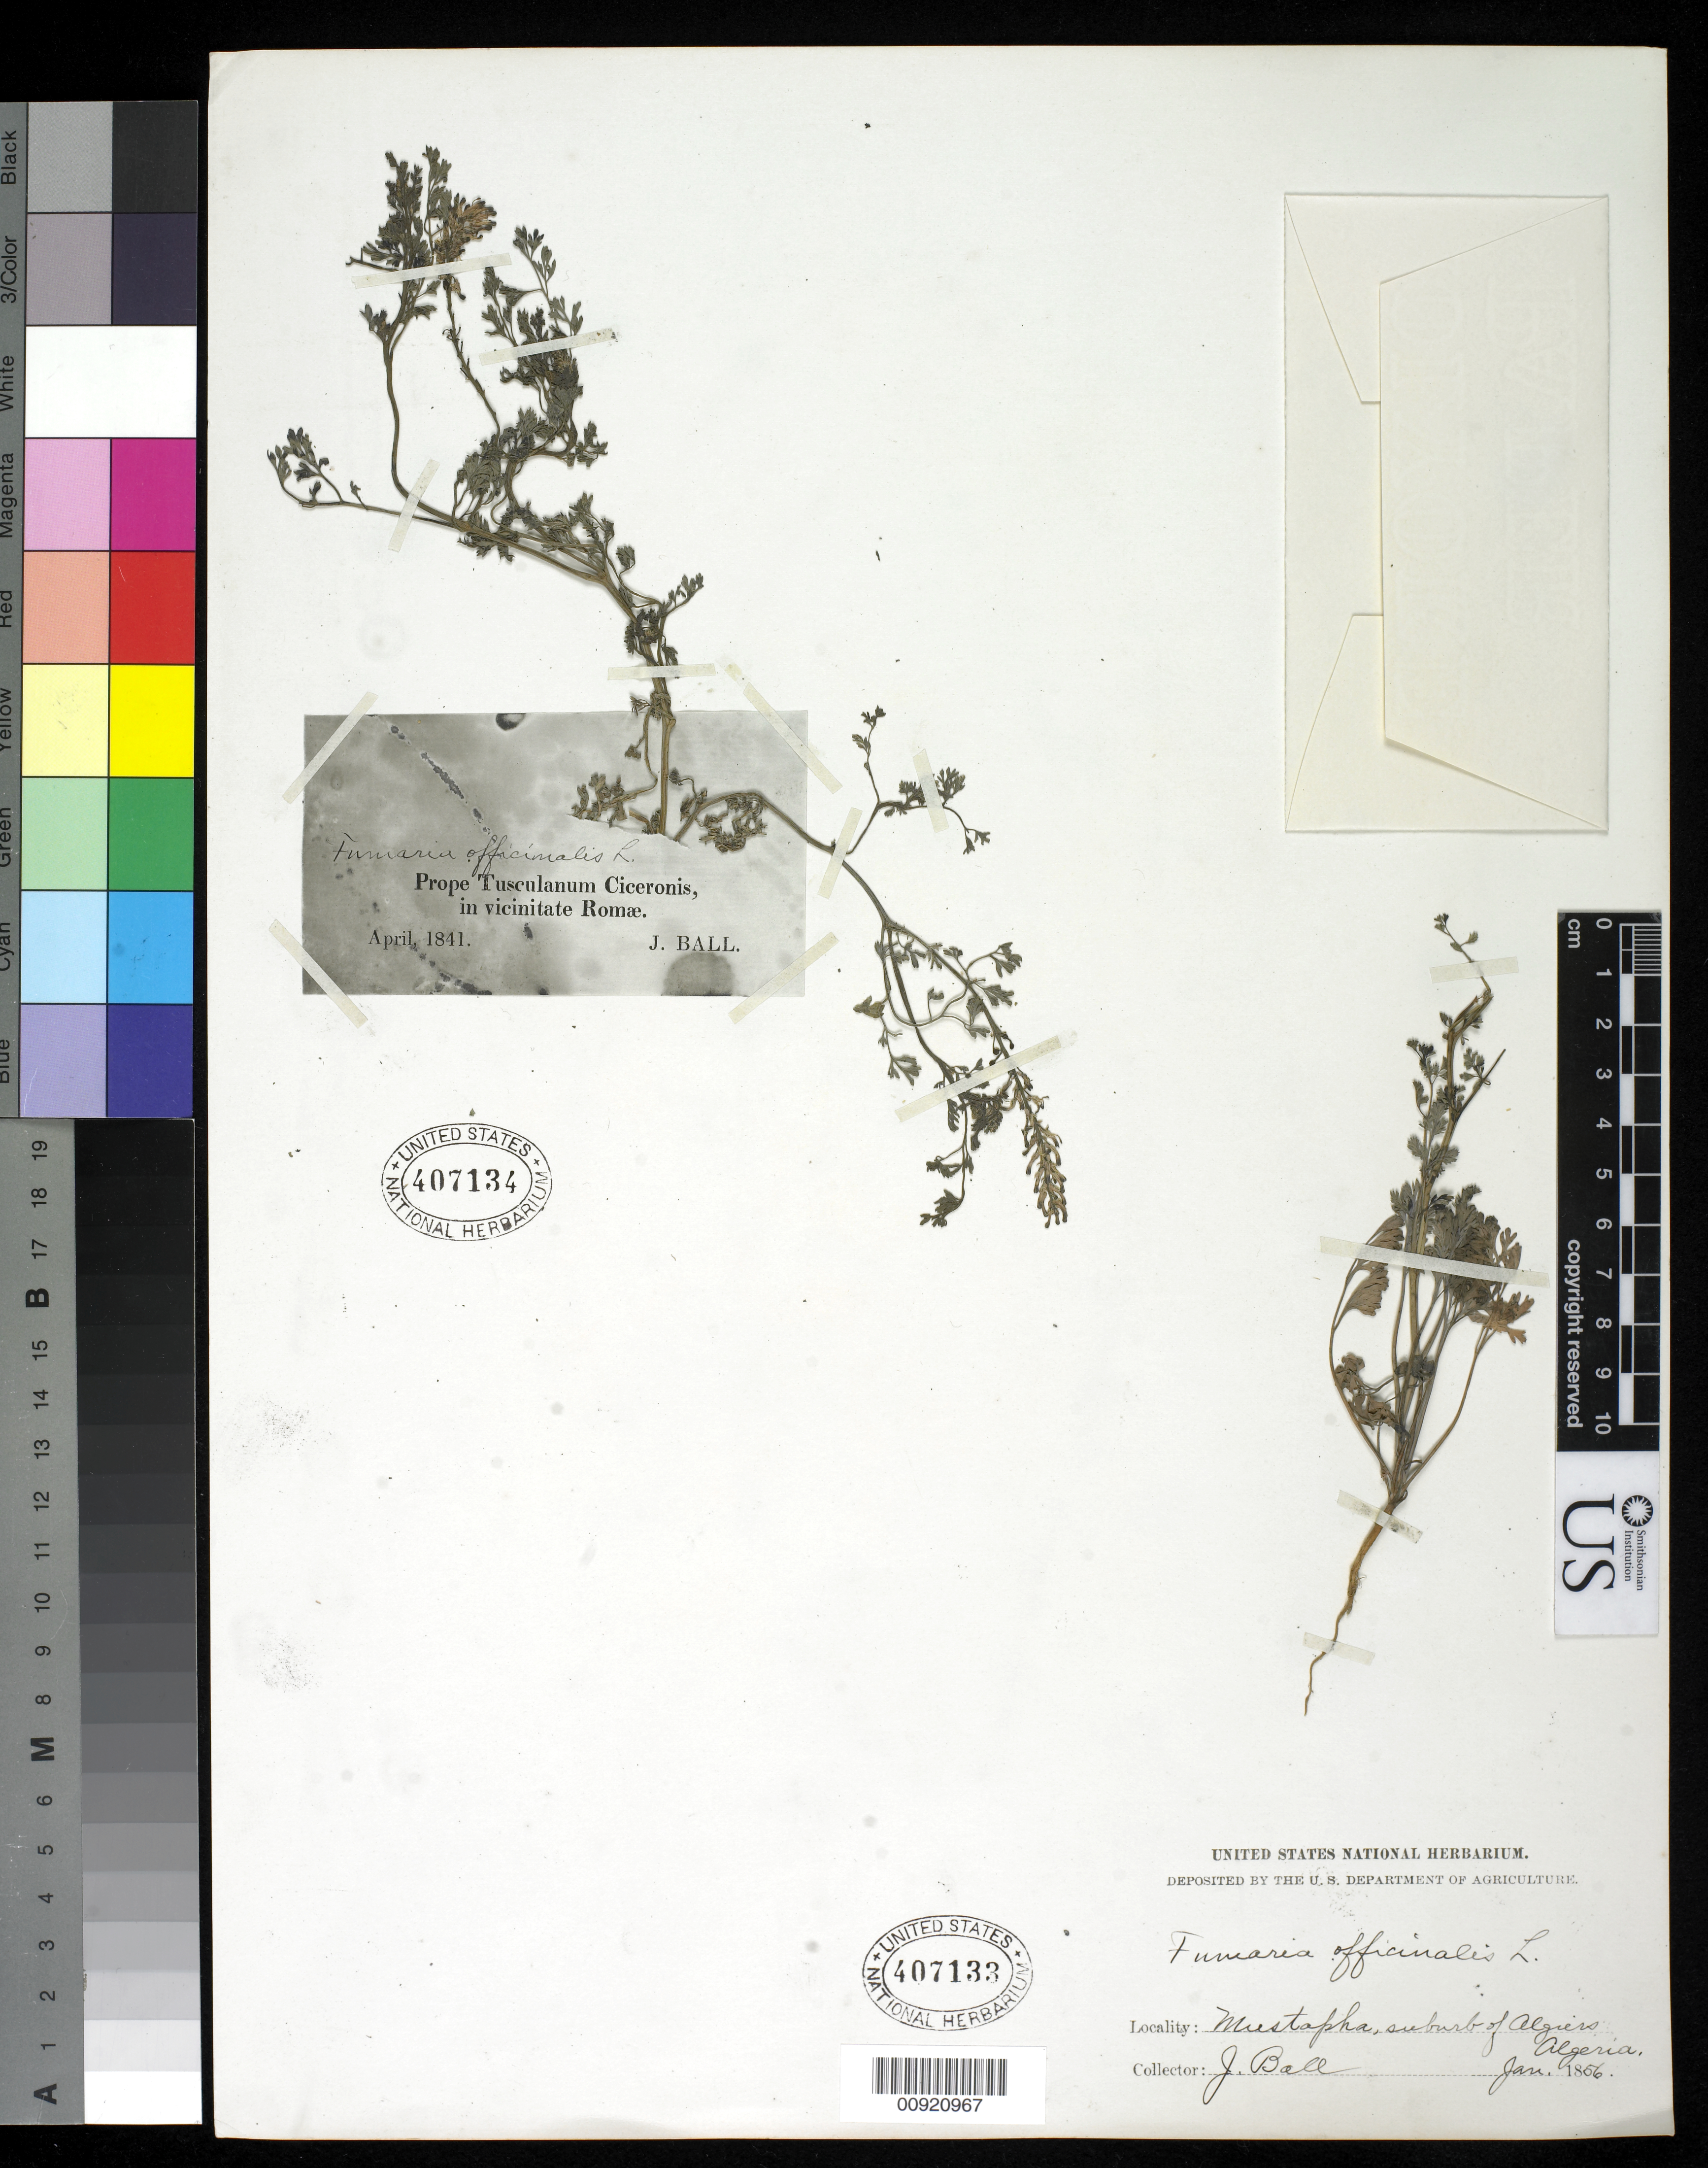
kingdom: Plantae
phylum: Tracheophyta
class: Magnoliopsida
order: Ranunculales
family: Papaveraceae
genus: Fumaria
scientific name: Fumaria officinalis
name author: L.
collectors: J. Ball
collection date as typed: Jan 1856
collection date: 1856-01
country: Algeria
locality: Mustapha, suburb of Algiers.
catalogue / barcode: US 407133